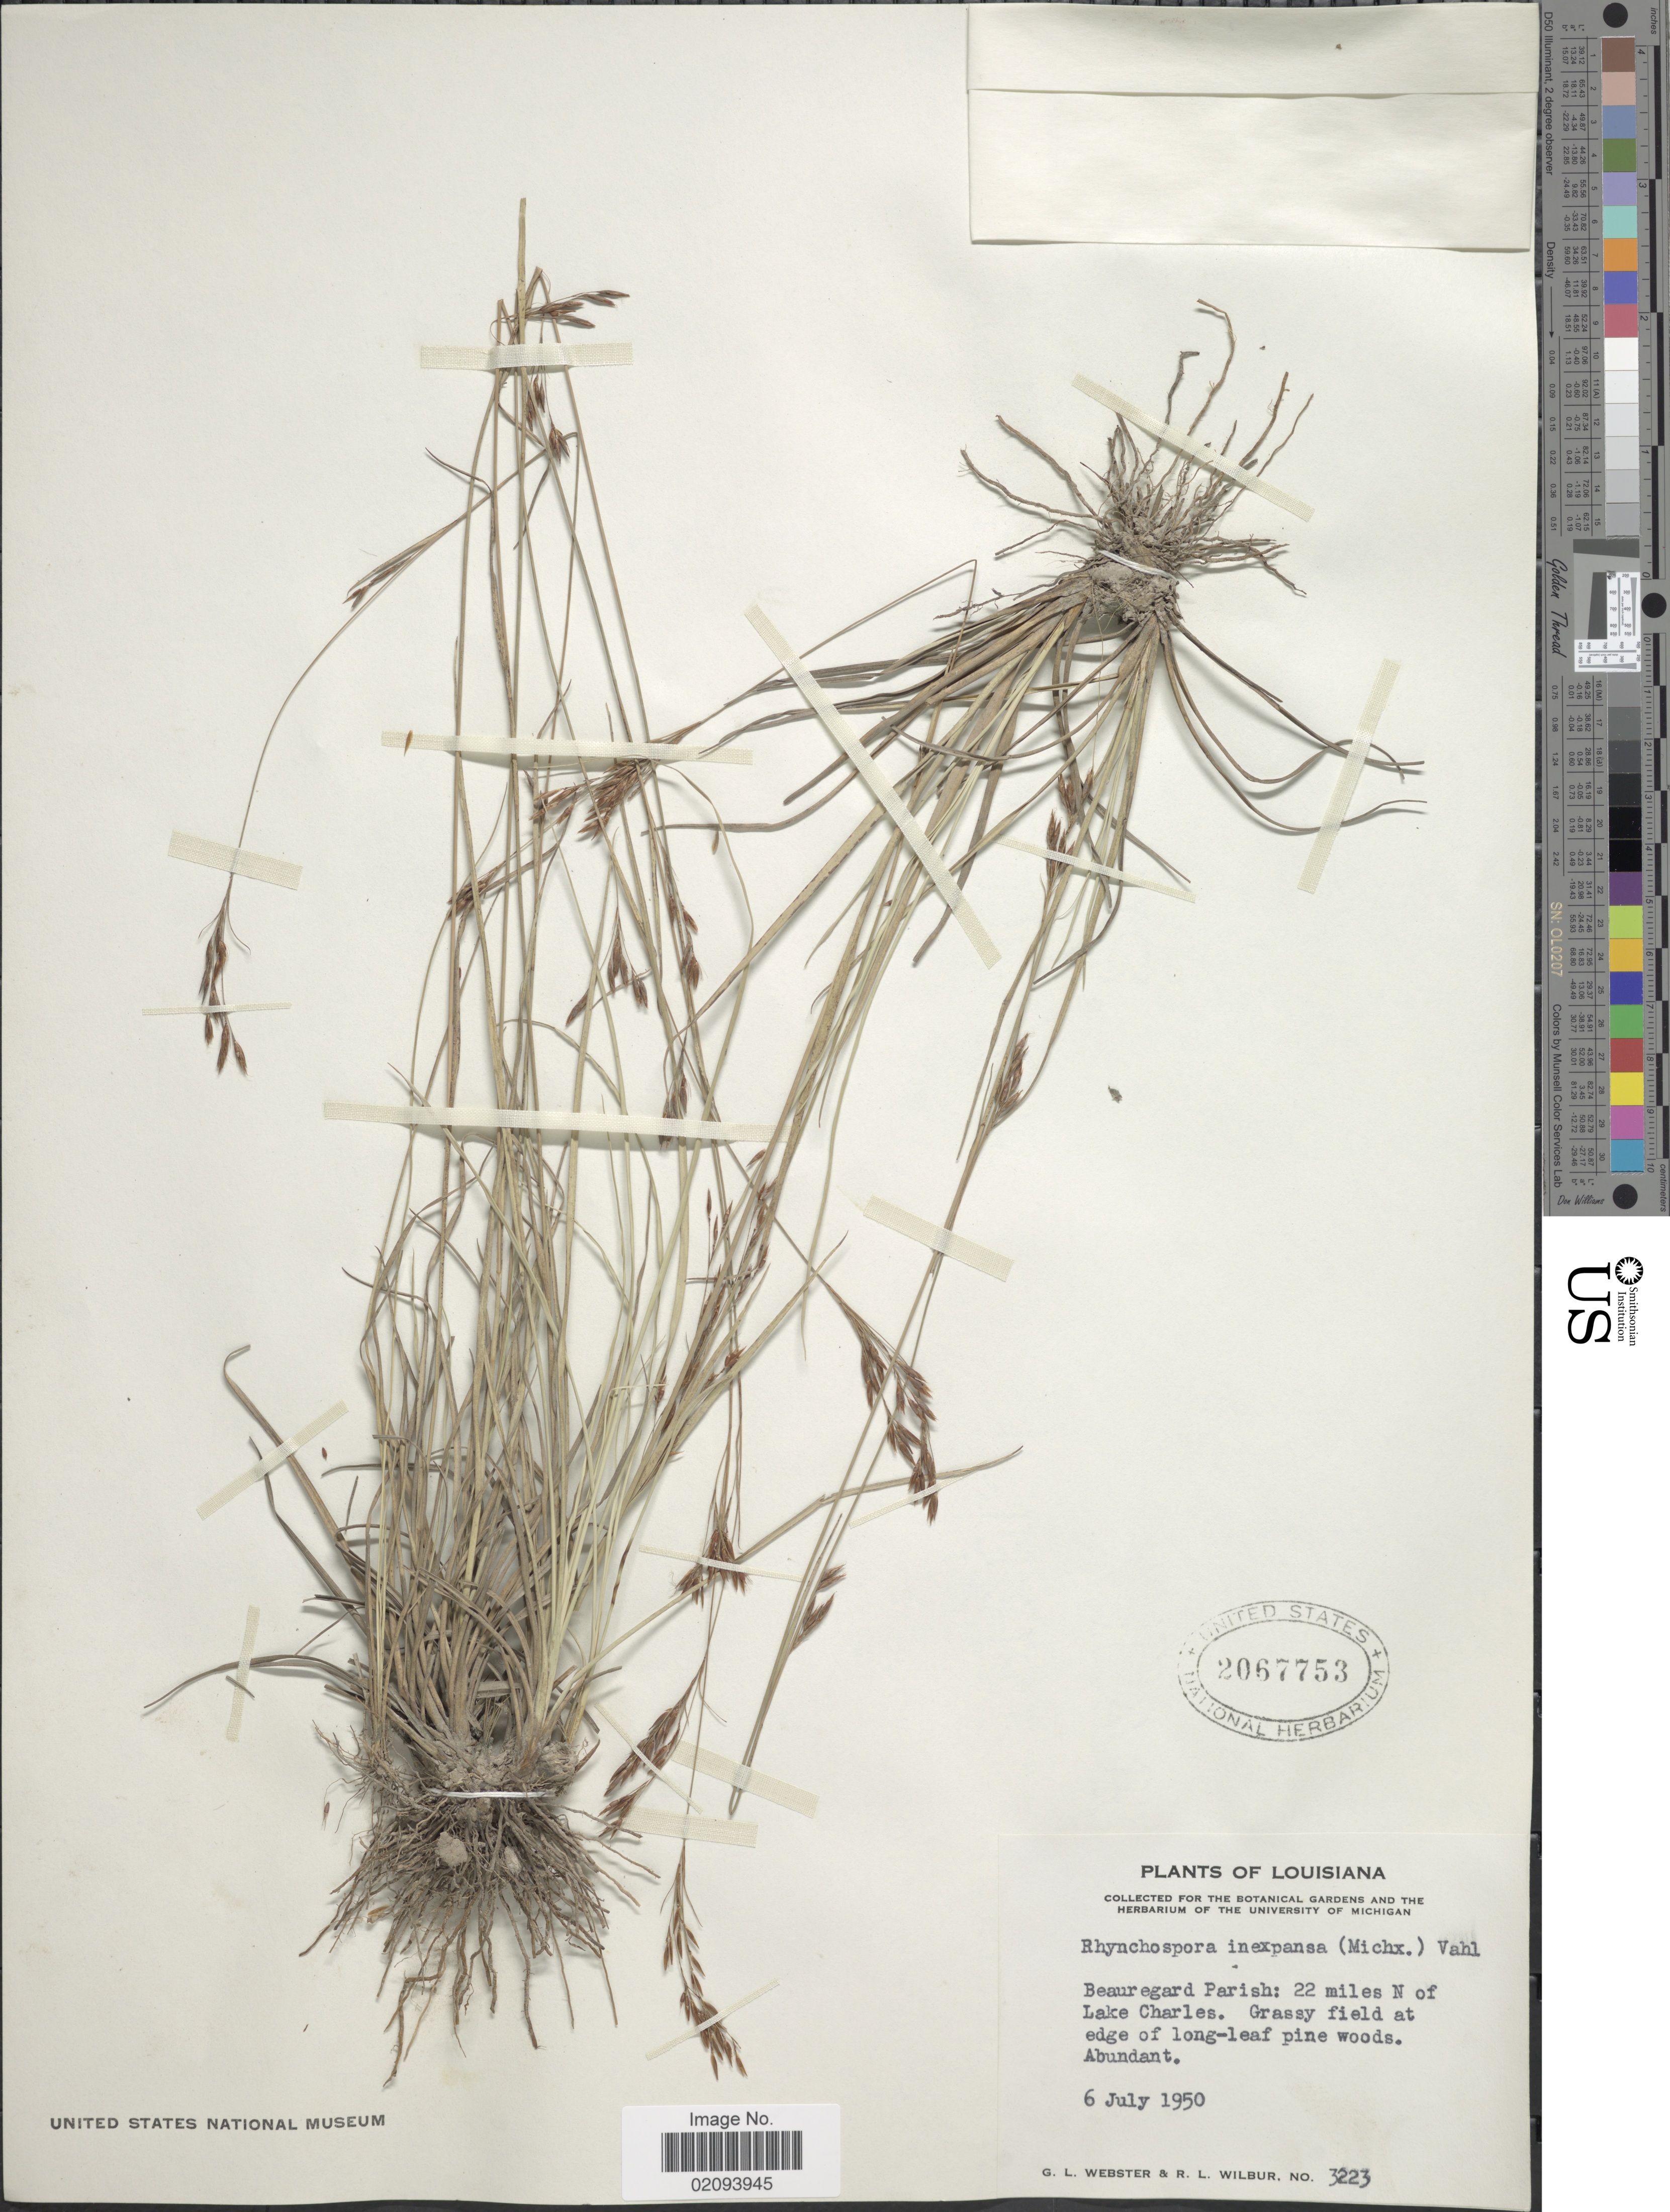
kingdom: Plantae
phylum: Tracheophyta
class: Liliopsida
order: Poales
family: Cyperaceae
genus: Rhynchospora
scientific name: Rhynchospora inexpansa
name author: (Michx.) Vahl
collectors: G. L. Webster & R. L. Wilbur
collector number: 3223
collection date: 1950-07-06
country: United States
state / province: Louisiana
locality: Beaurgard Parish: 22 miles N of Lake Charles.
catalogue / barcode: US 2067753